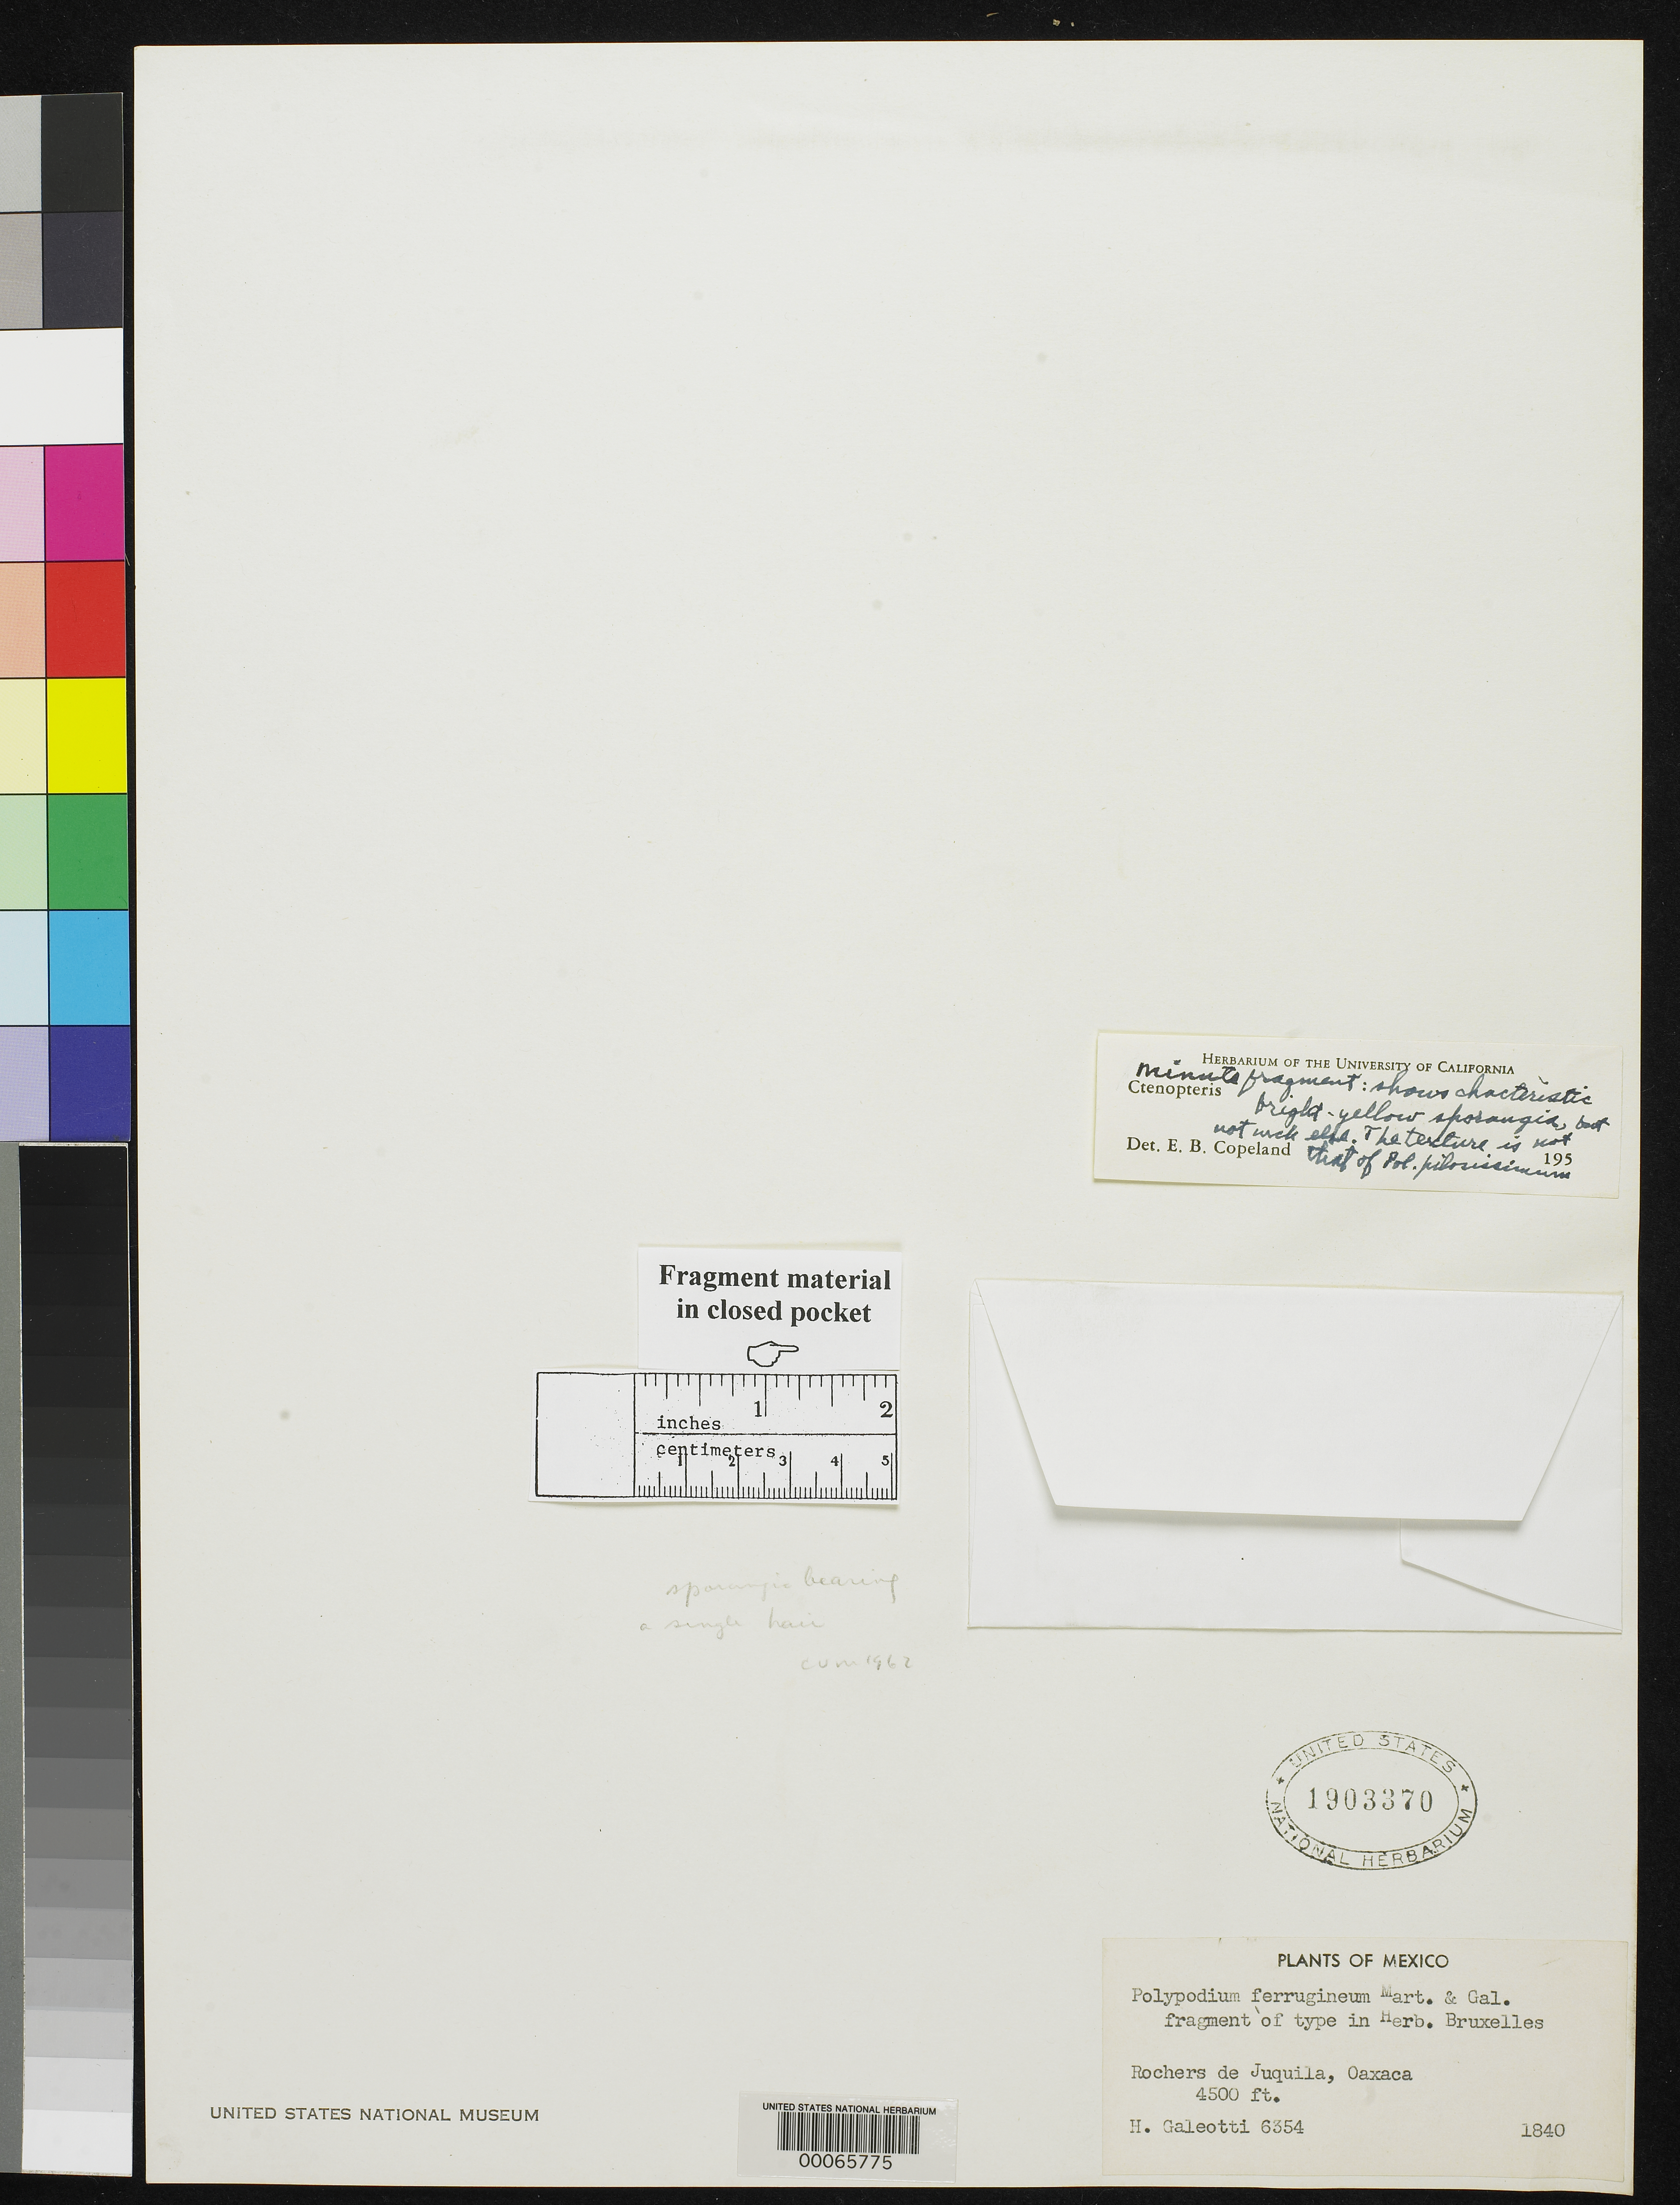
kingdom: Plantae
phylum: Tracheophyta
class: Polypodiopsida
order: Polypodiales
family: Polypodiaceae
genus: Polypodium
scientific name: Polypodium ferrugineum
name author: M. Martens & Galeotti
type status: Type Fragment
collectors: H. G. Galeotti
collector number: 6354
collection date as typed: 1840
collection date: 1840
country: Mexico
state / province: Oaxaca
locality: Rochers de Juquila.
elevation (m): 1372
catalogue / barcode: US 1903370